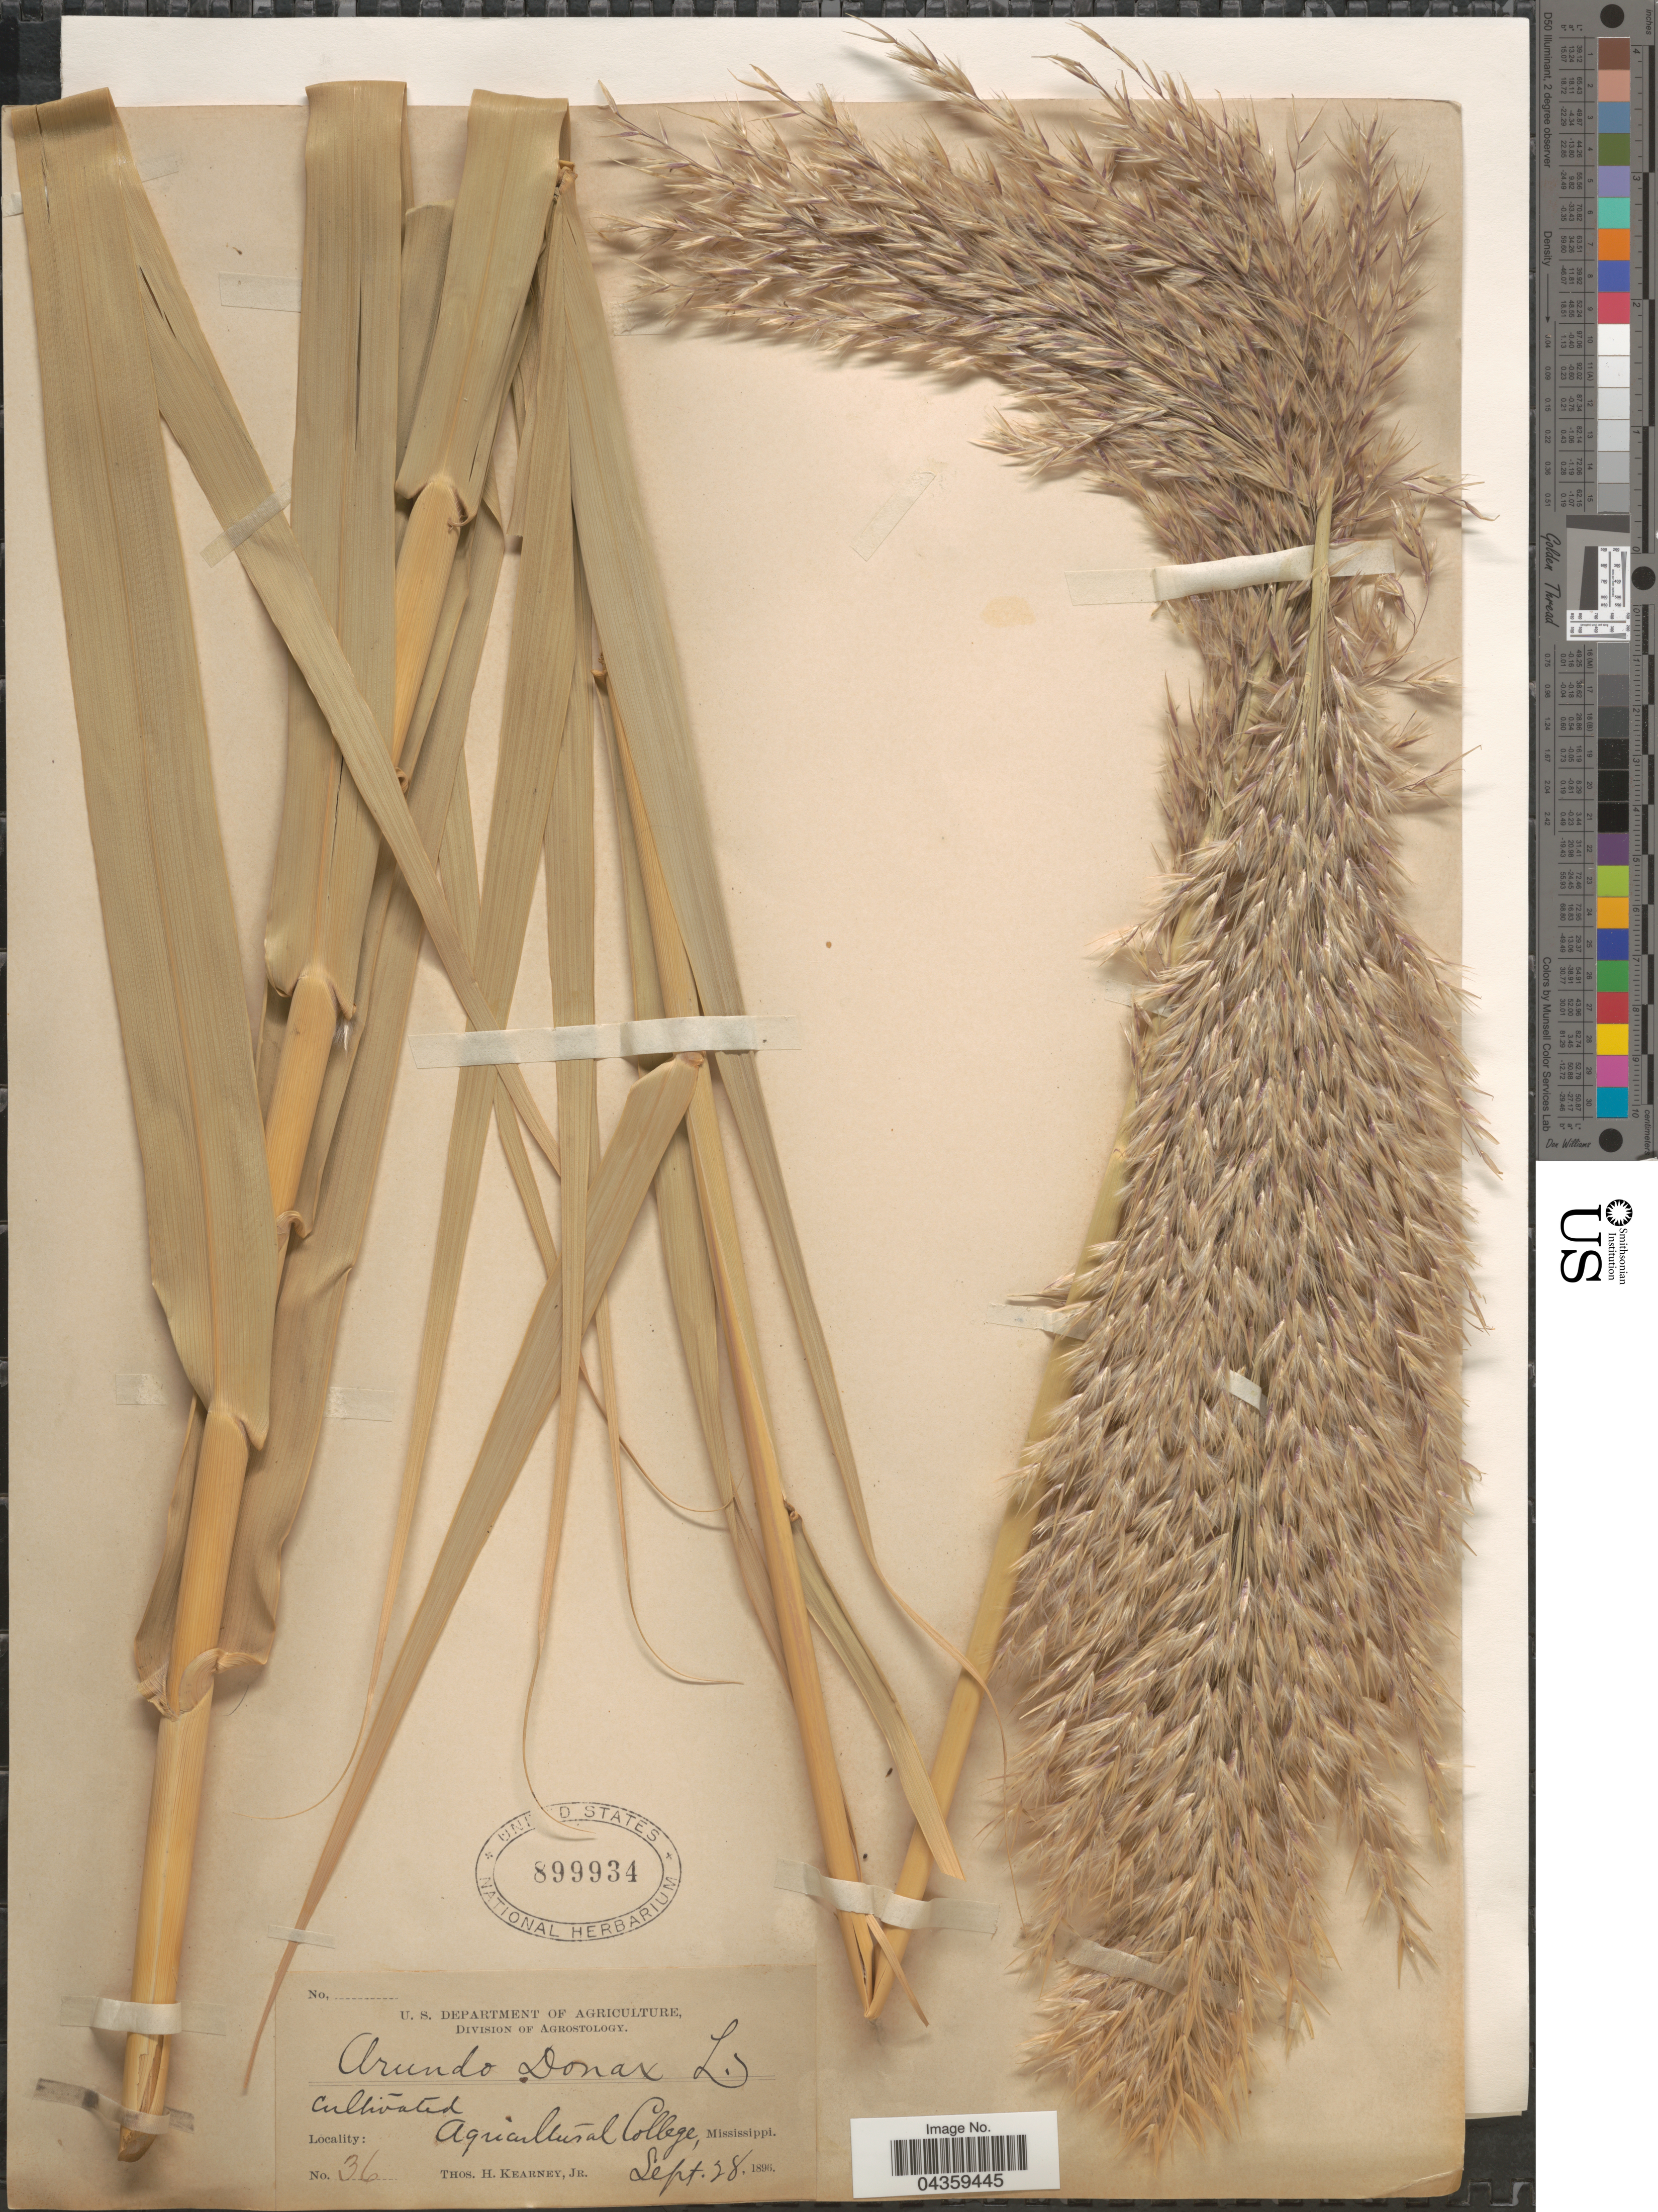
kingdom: Plantae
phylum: Tracheophyta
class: Liliopsida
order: Poales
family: Poaceae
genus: Arundo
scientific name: Arundo donax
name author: L.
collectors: T. H. Kearney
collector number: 36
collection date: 1896-09-28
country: United States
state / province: Mississippi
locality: Agricultural College.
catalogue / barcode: US 899934